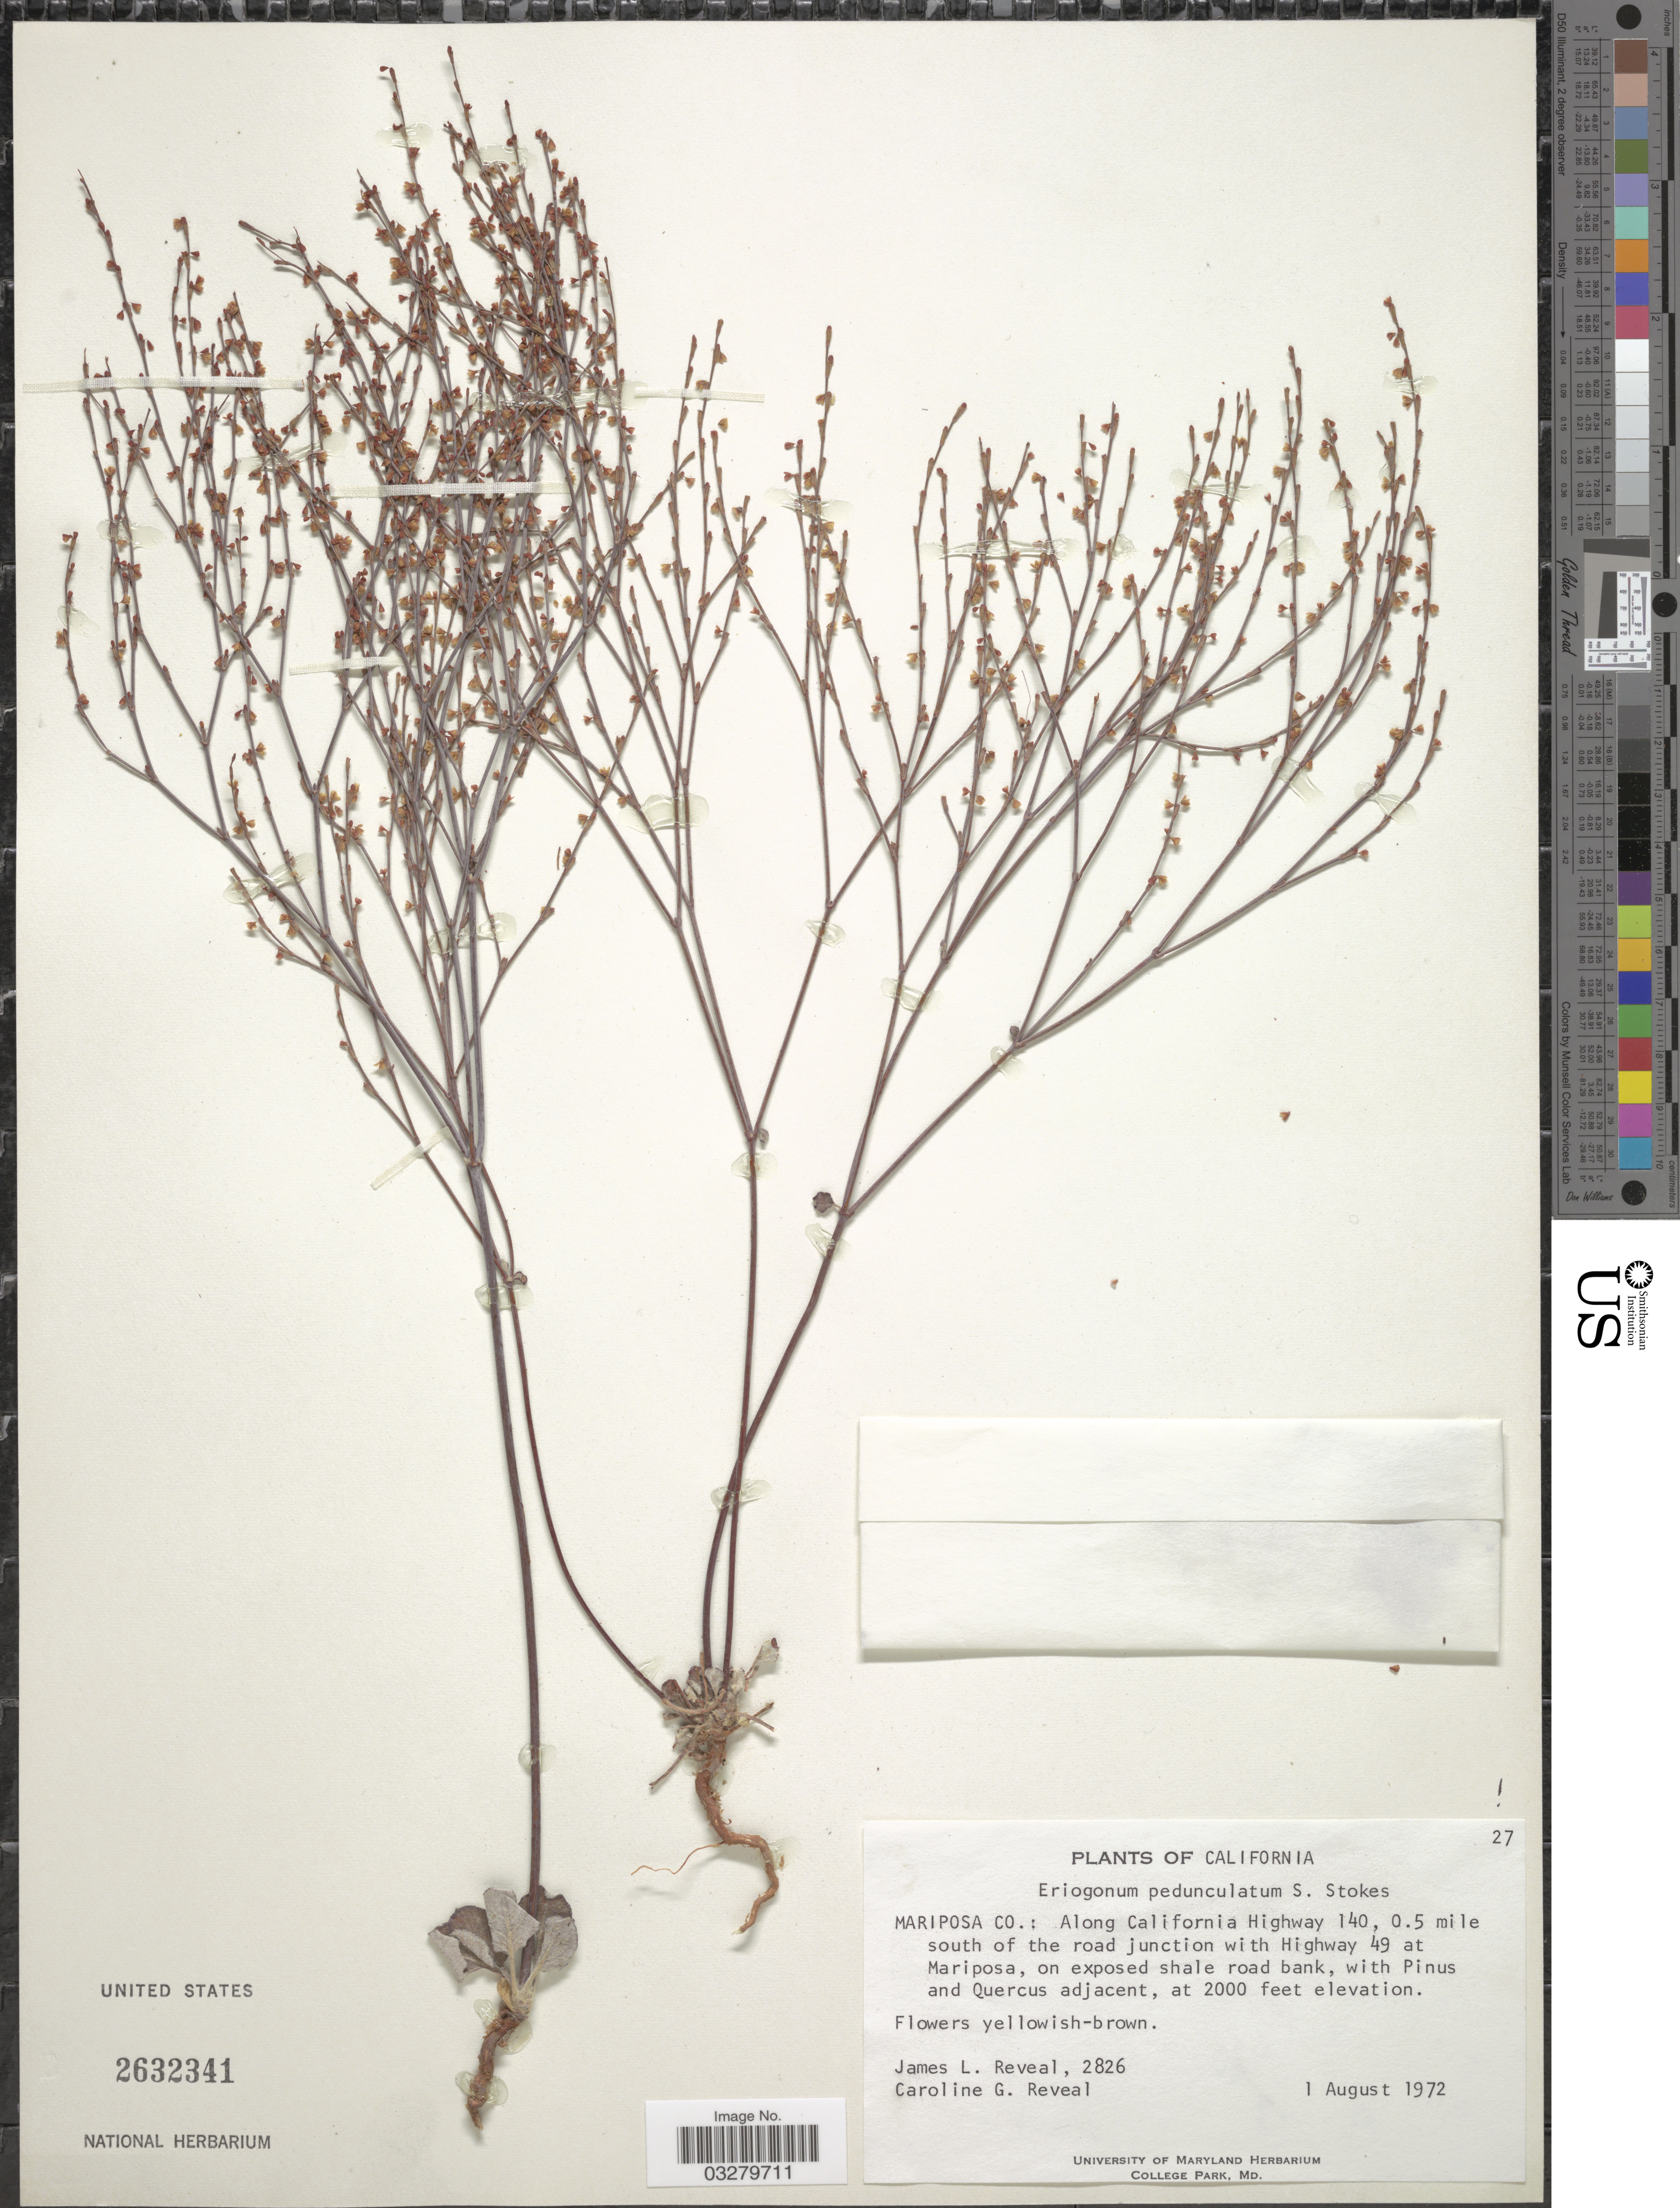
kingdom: Plantae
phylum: Tracheophyta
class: Magnoliopsida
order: Caryophyllales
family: Polygonaceae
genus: Eriogonum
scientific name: Eriogonum pedunculatum var. multiscapum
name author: S. Stokes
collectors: J. L. Reveal & C. G. Reveal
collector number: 2826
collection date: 1972-08-01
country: United States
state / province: California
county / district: Mariposa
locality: Mariposa Co.: Along California Highway 140, 0.5 mile south of the road junction with Highway 49 at Mariposa.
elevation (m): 610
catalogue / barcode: US 2632341